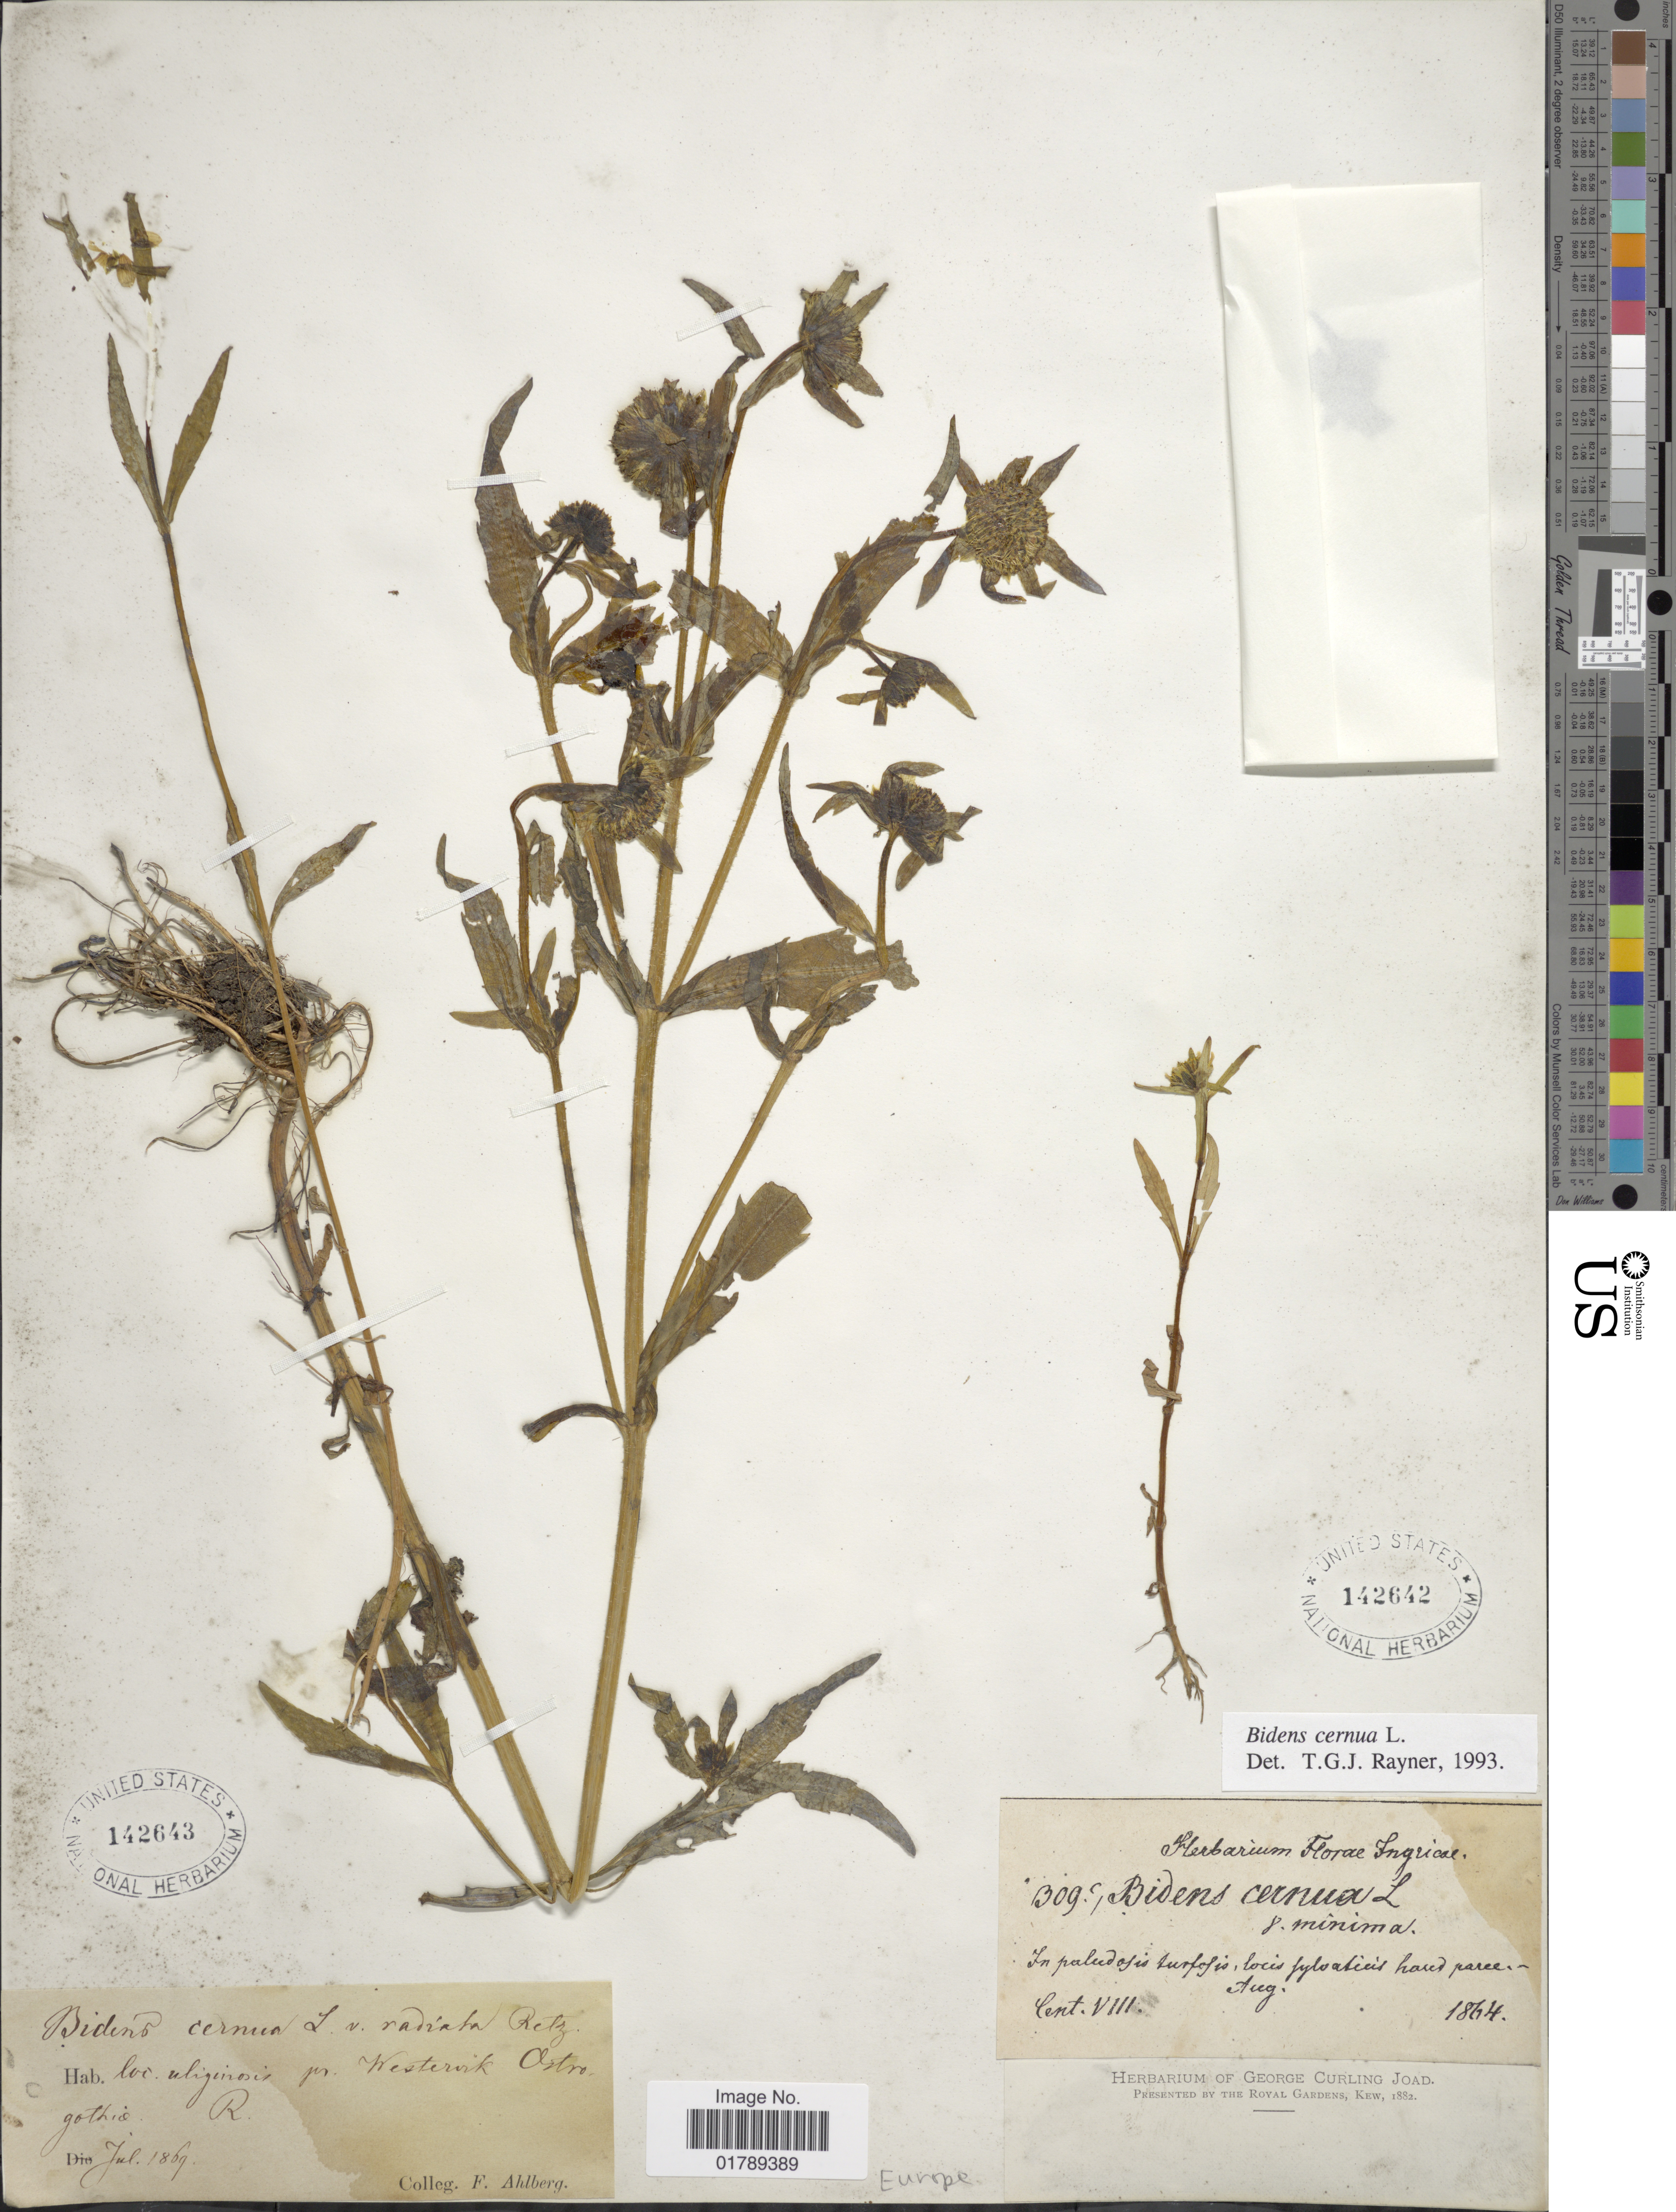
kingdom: Plantae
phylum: Tracheophyta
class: Magnoliopsida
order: Asterales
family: Asteraceae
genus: Bidens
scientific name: Bidens cernua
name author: L.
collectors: Herbarium Florae Ingricae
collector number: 1309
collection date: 1864-08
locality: Ingricae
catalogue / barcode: US 142642-2